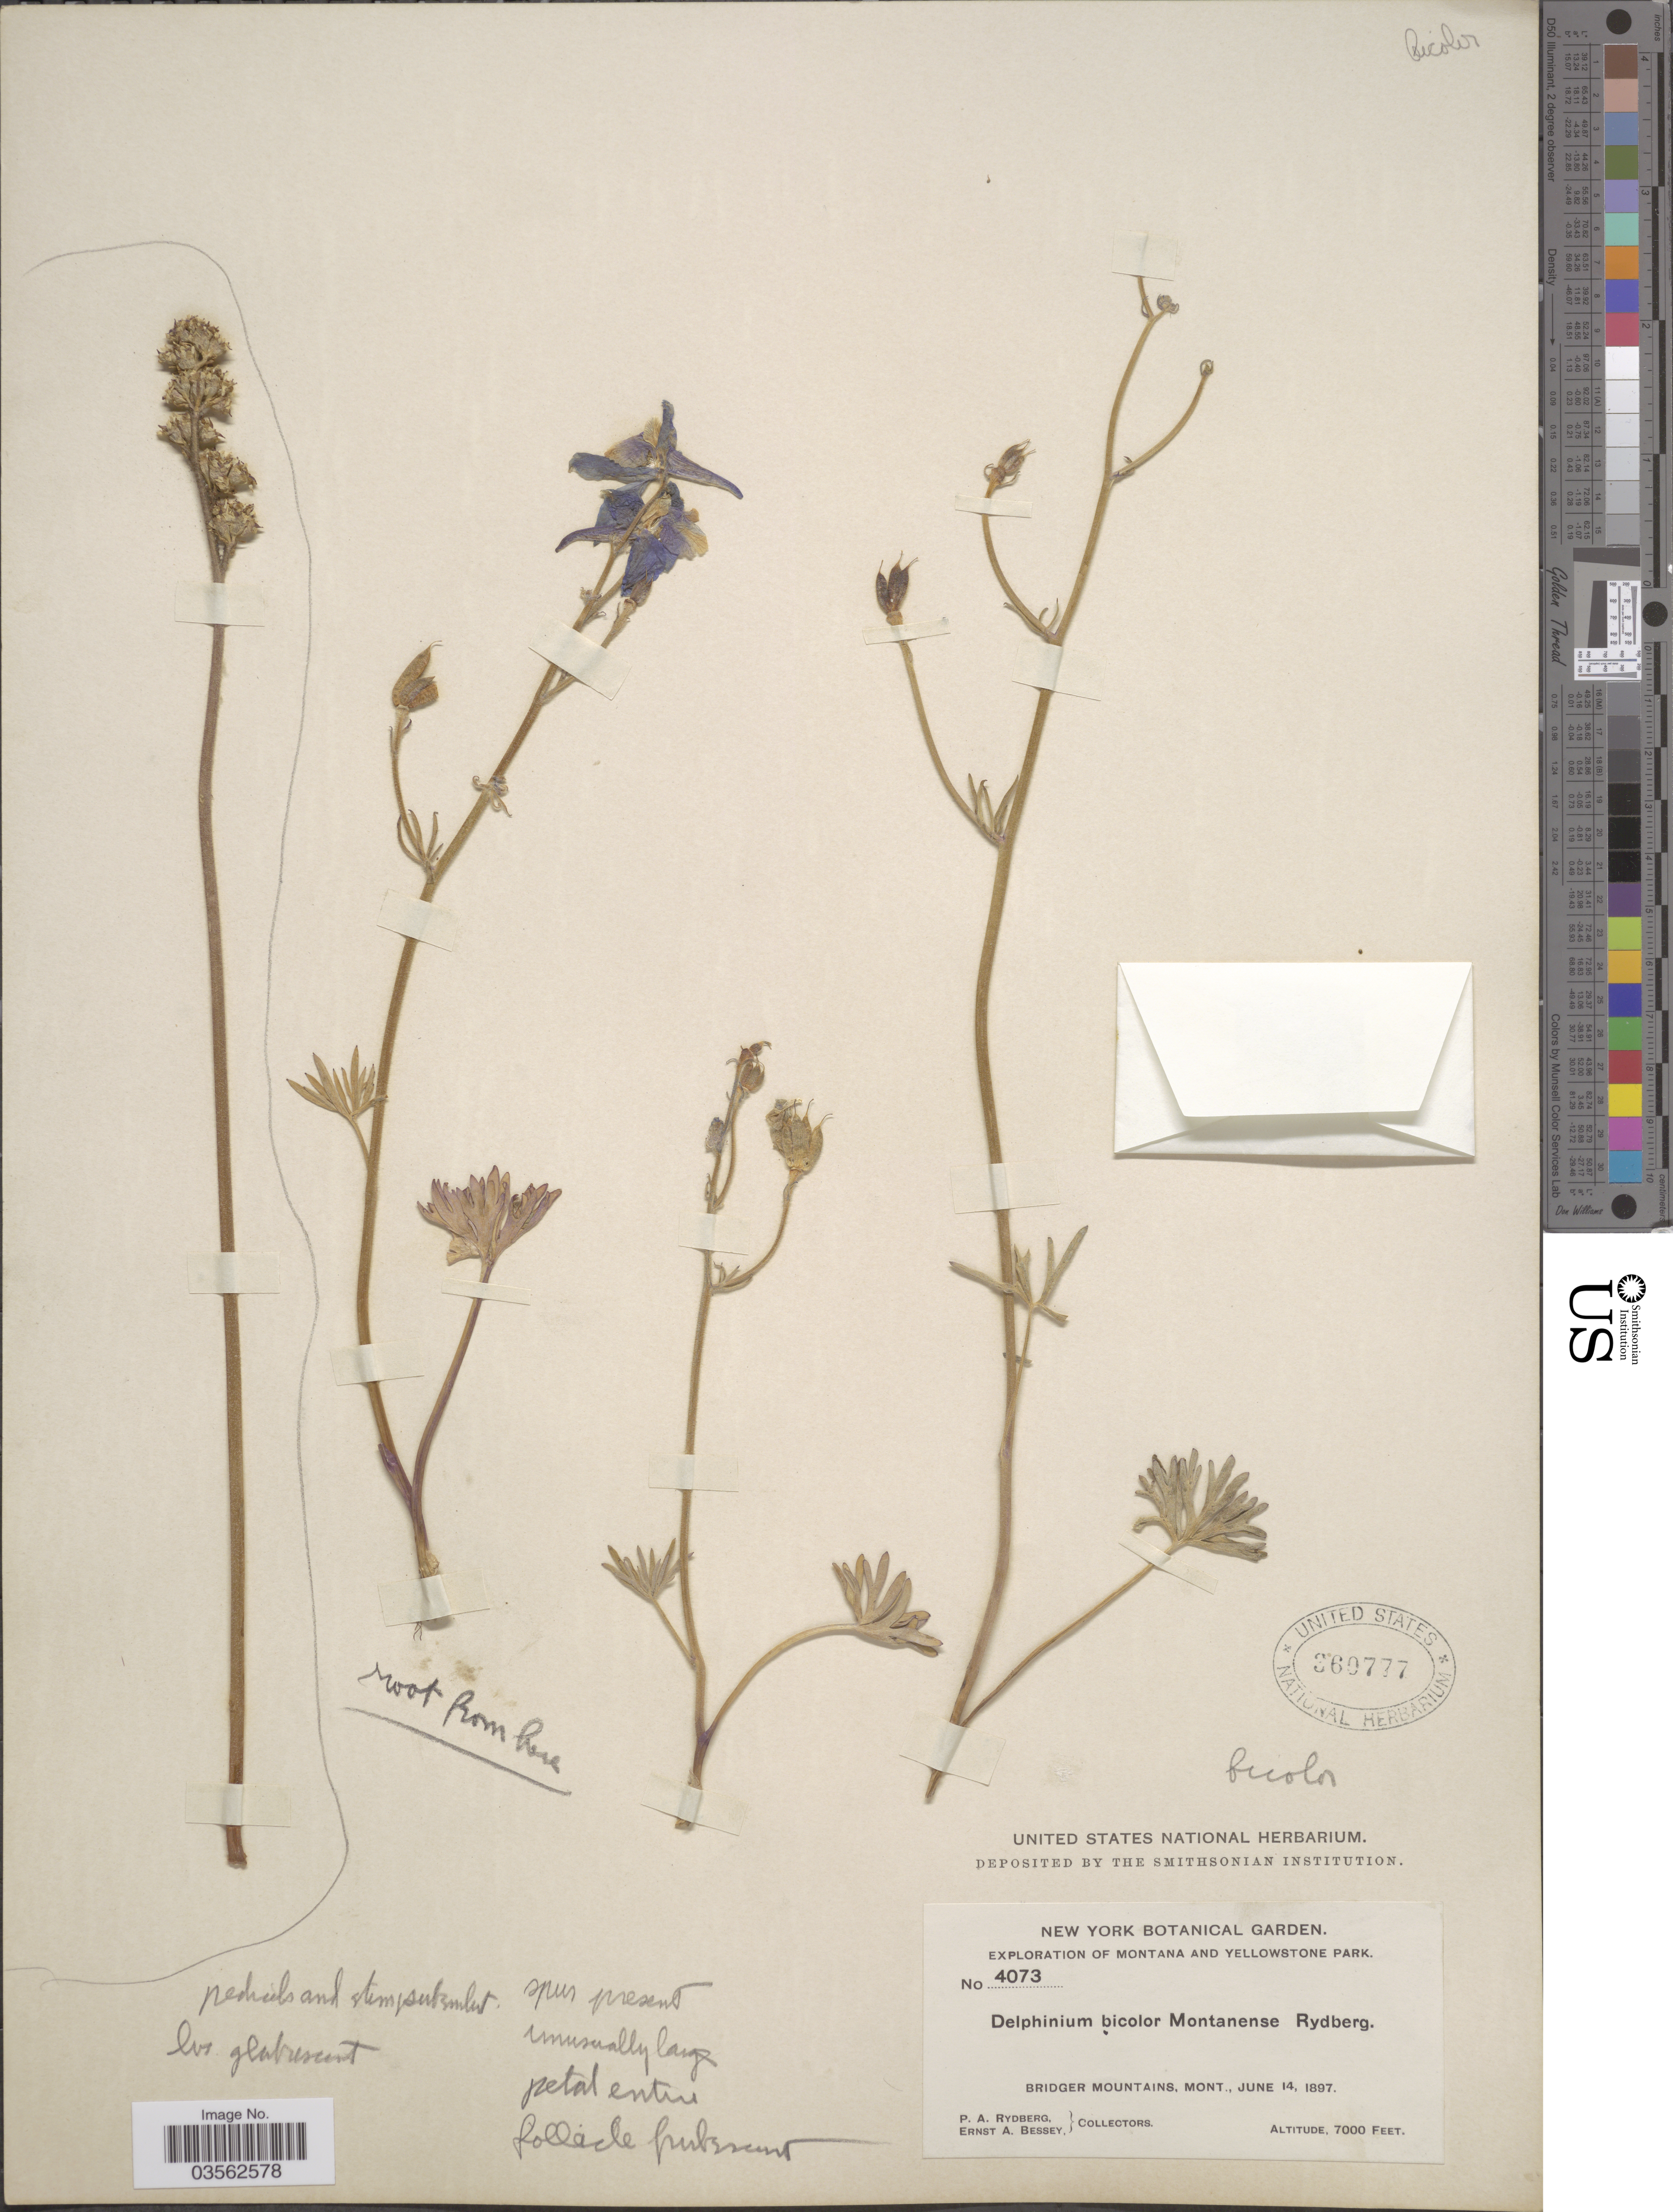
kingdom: Plantae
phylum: Tracheophyta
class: Magnoliopsida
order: Ranunculales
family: Ranunculaceae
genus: Delphinium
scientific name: Delphinium bicolor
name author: Nutt.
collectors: P. A. Rydberg & E. A. Bessey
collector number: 4073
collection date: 1897-06-14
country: United States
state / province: Montana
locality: Yellowstone Park. Bridger Mountains.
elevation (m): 2134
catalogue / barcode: US 360777